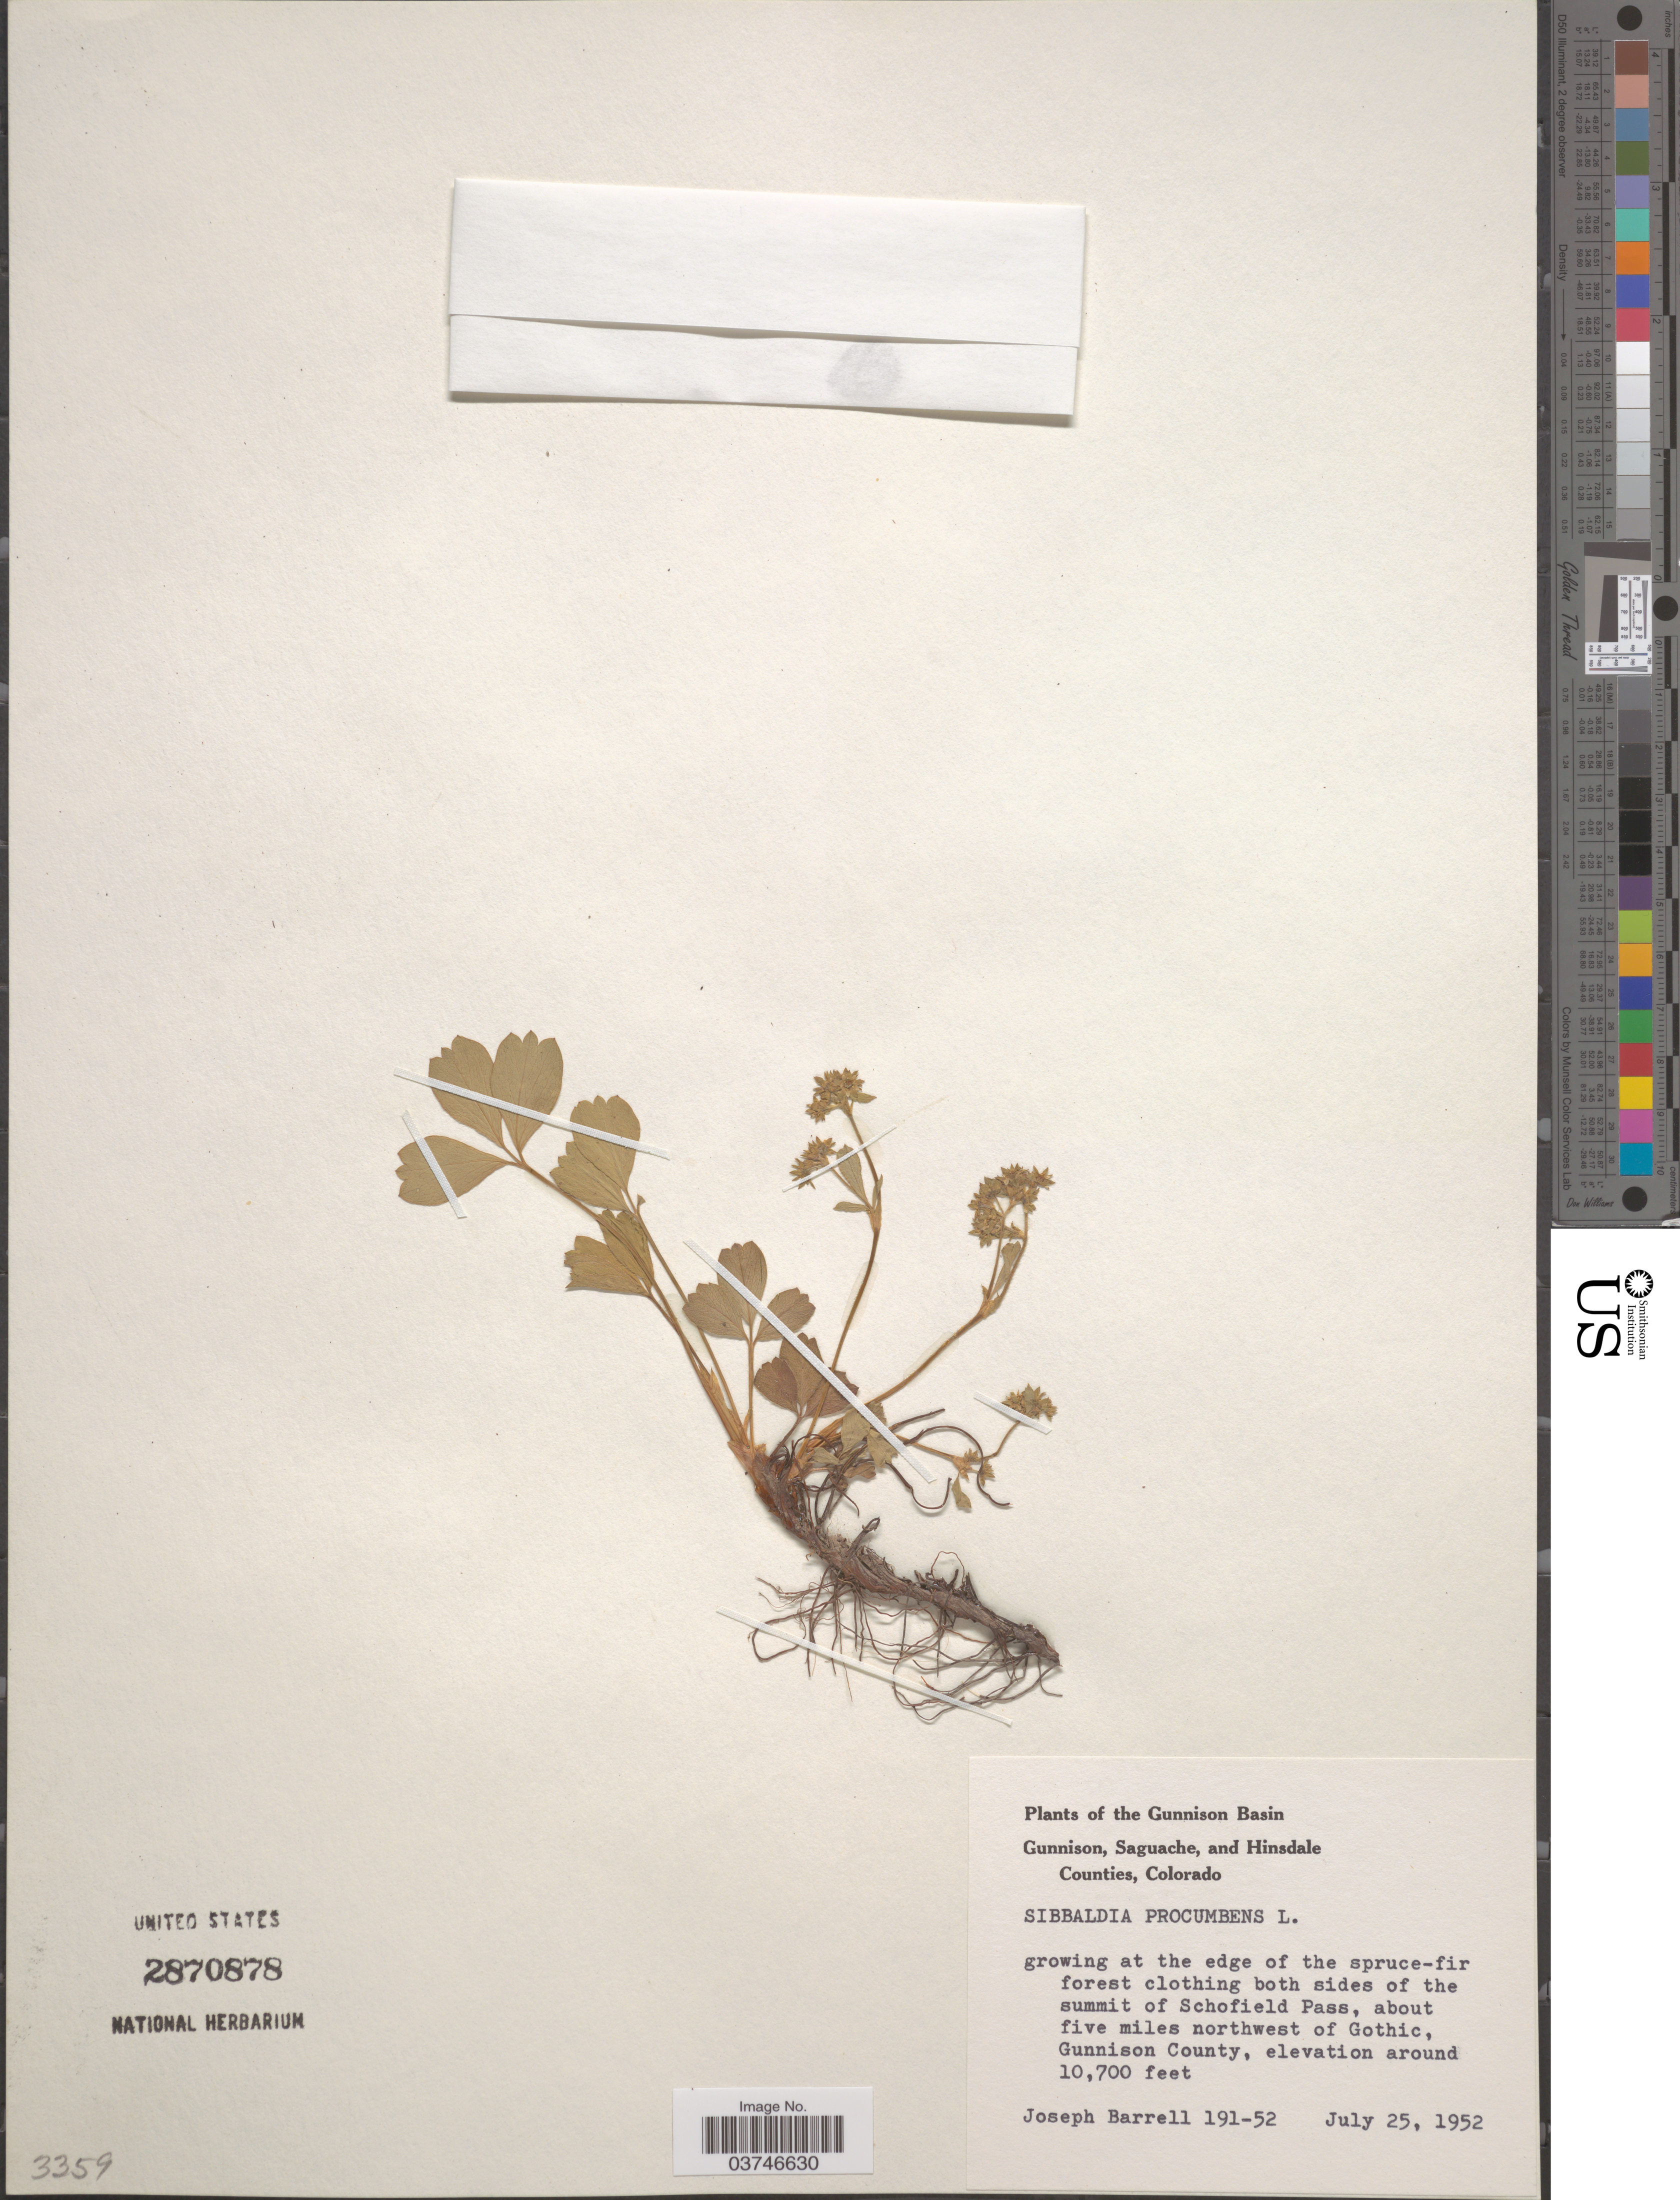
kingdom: Plantae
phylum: Tracheophyta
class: Magnoliopsida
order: Rosales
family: Rosaceae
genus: Sibbaldia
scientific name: Sibbaldia procumbens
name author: L.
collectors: J. Barrell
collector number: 191-52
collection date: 1952-07-25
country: United States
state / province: Colorado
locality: The Gunnison Basin. Growing at the edge of the spruce-fir forest clothing both sides of the summit of Schofield Pass, about five miles northwest of Gothic, Gunnison County.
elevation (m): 3261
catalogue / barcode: US 2870878